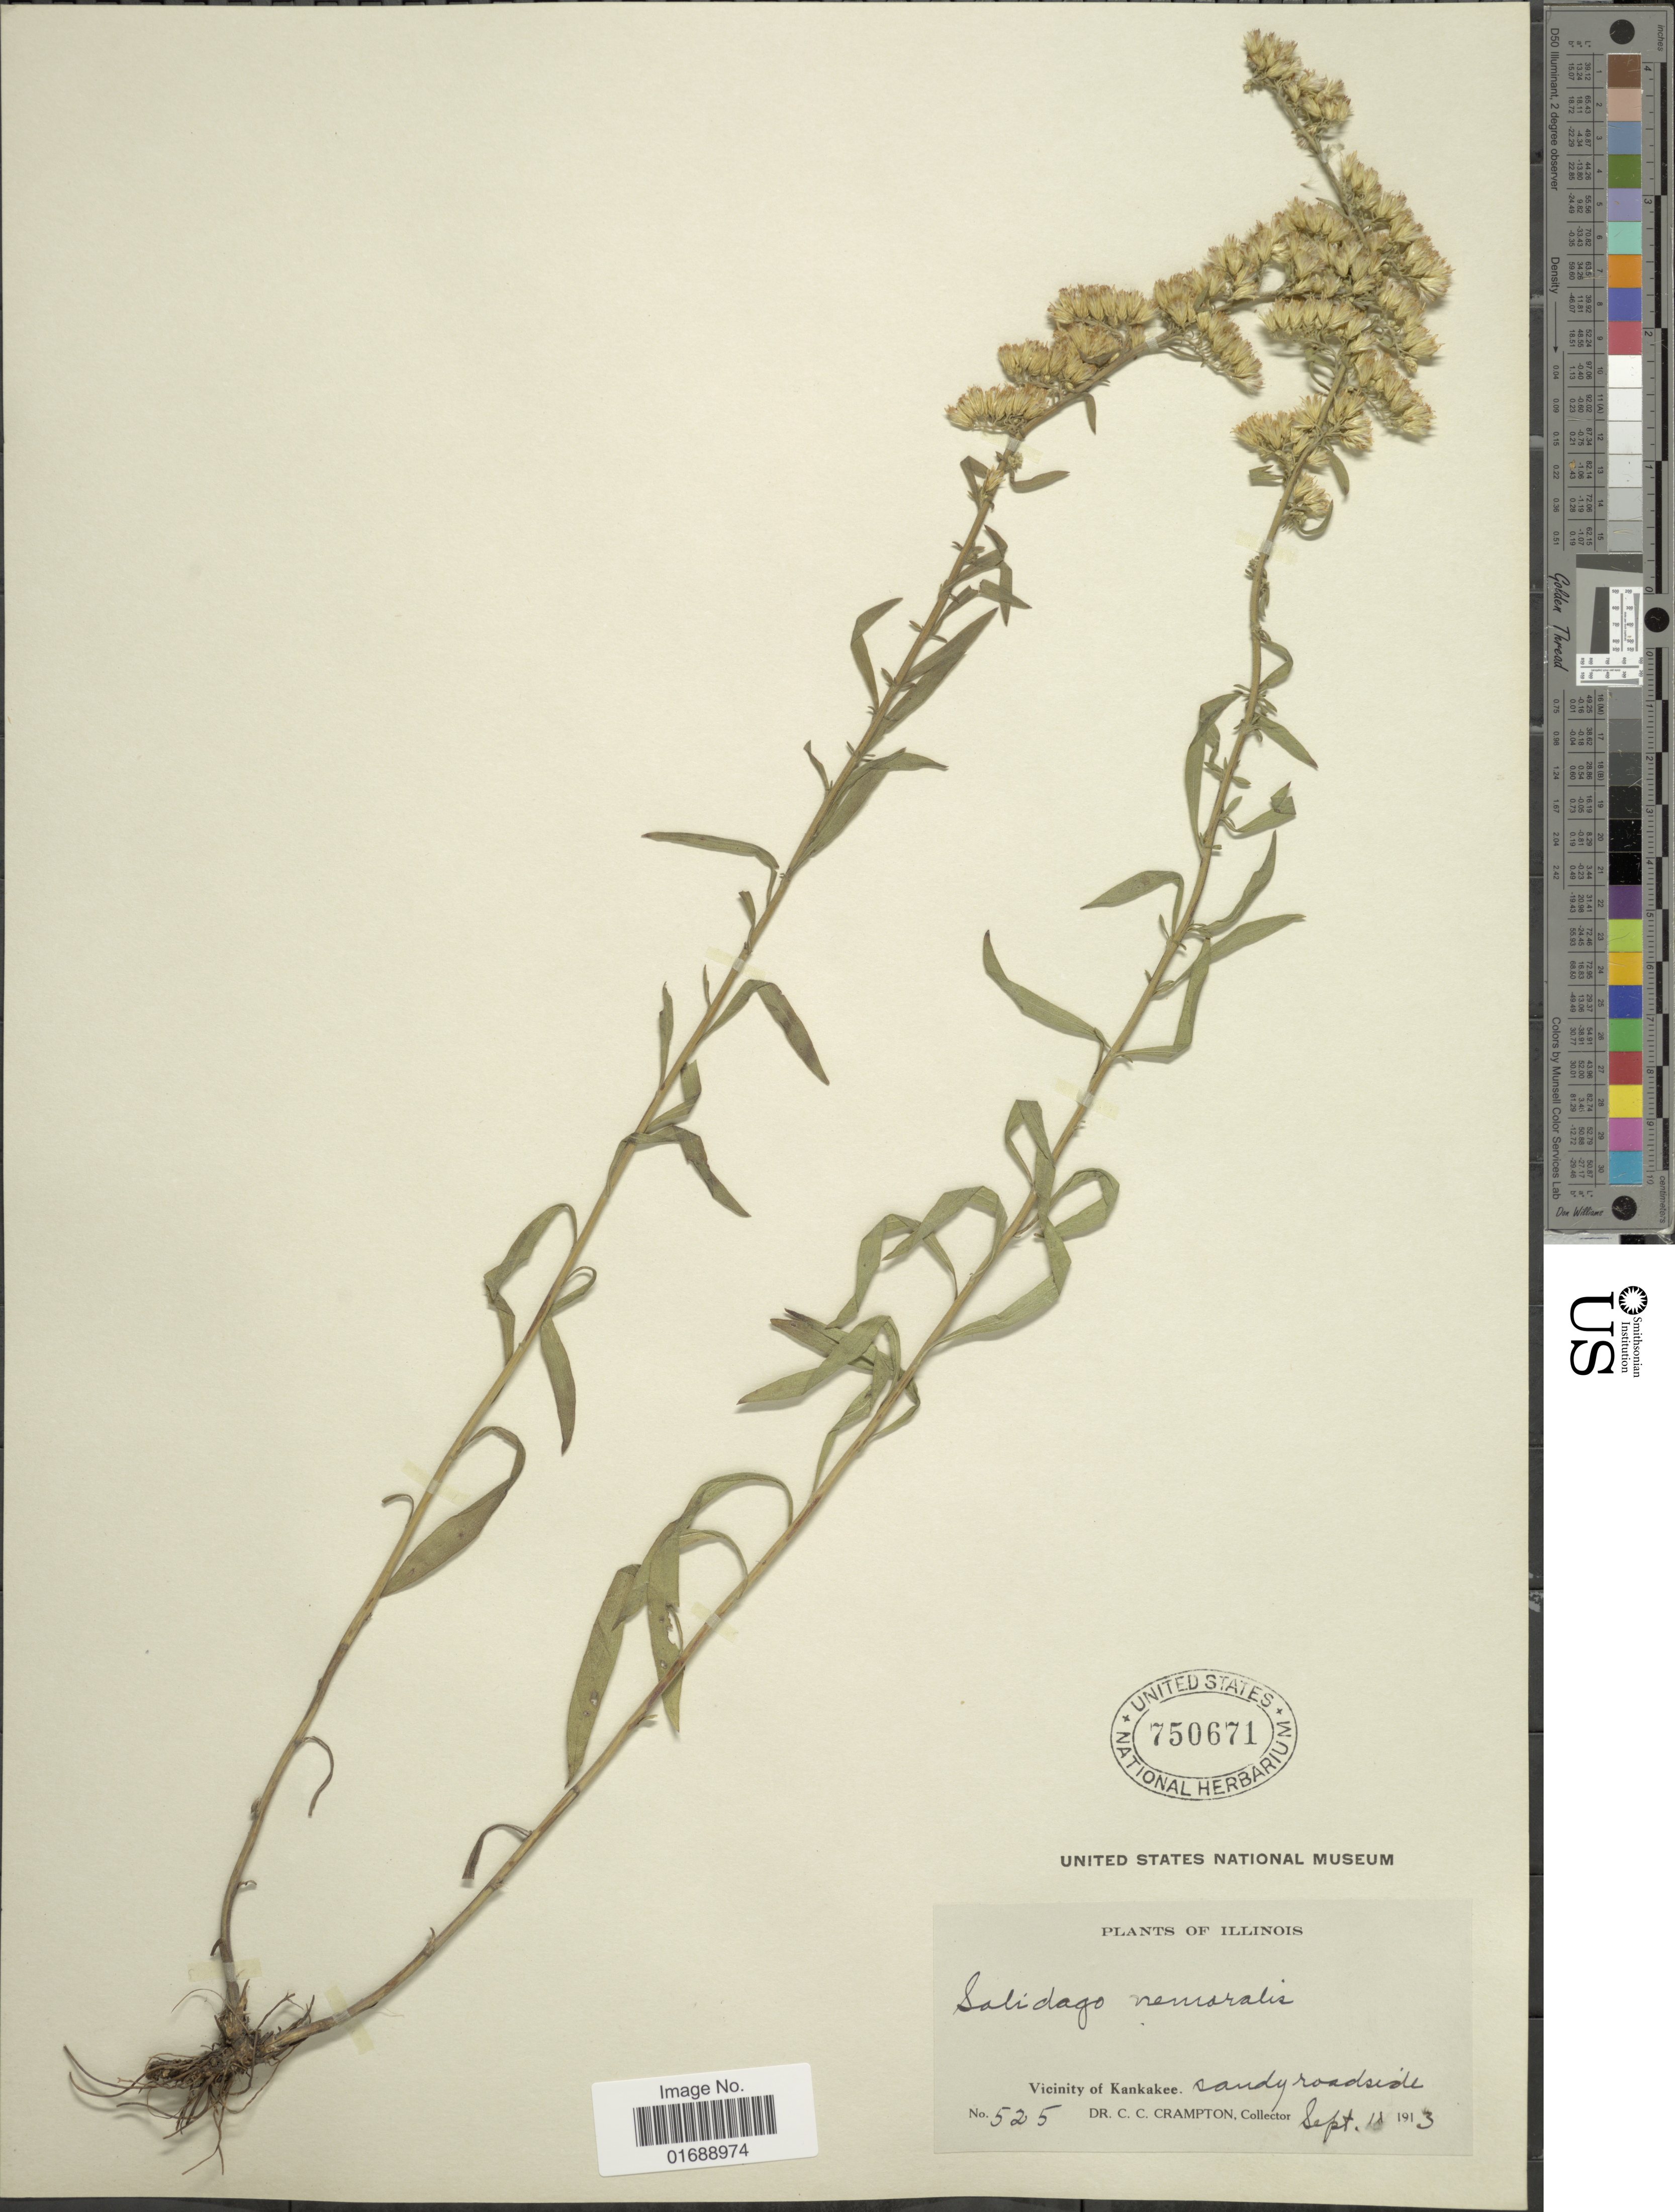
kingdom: Plantae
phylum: Tracheophyta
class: Magnoliopsida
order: Asterales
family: Asteraceae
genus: Solidago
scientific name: Solidago nemoralis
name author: Aiton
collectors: C. Crampton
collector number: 525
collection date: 1913-09-18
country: United States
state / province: Illinois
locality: Vicinity of Kankakee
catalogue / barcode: US 750671